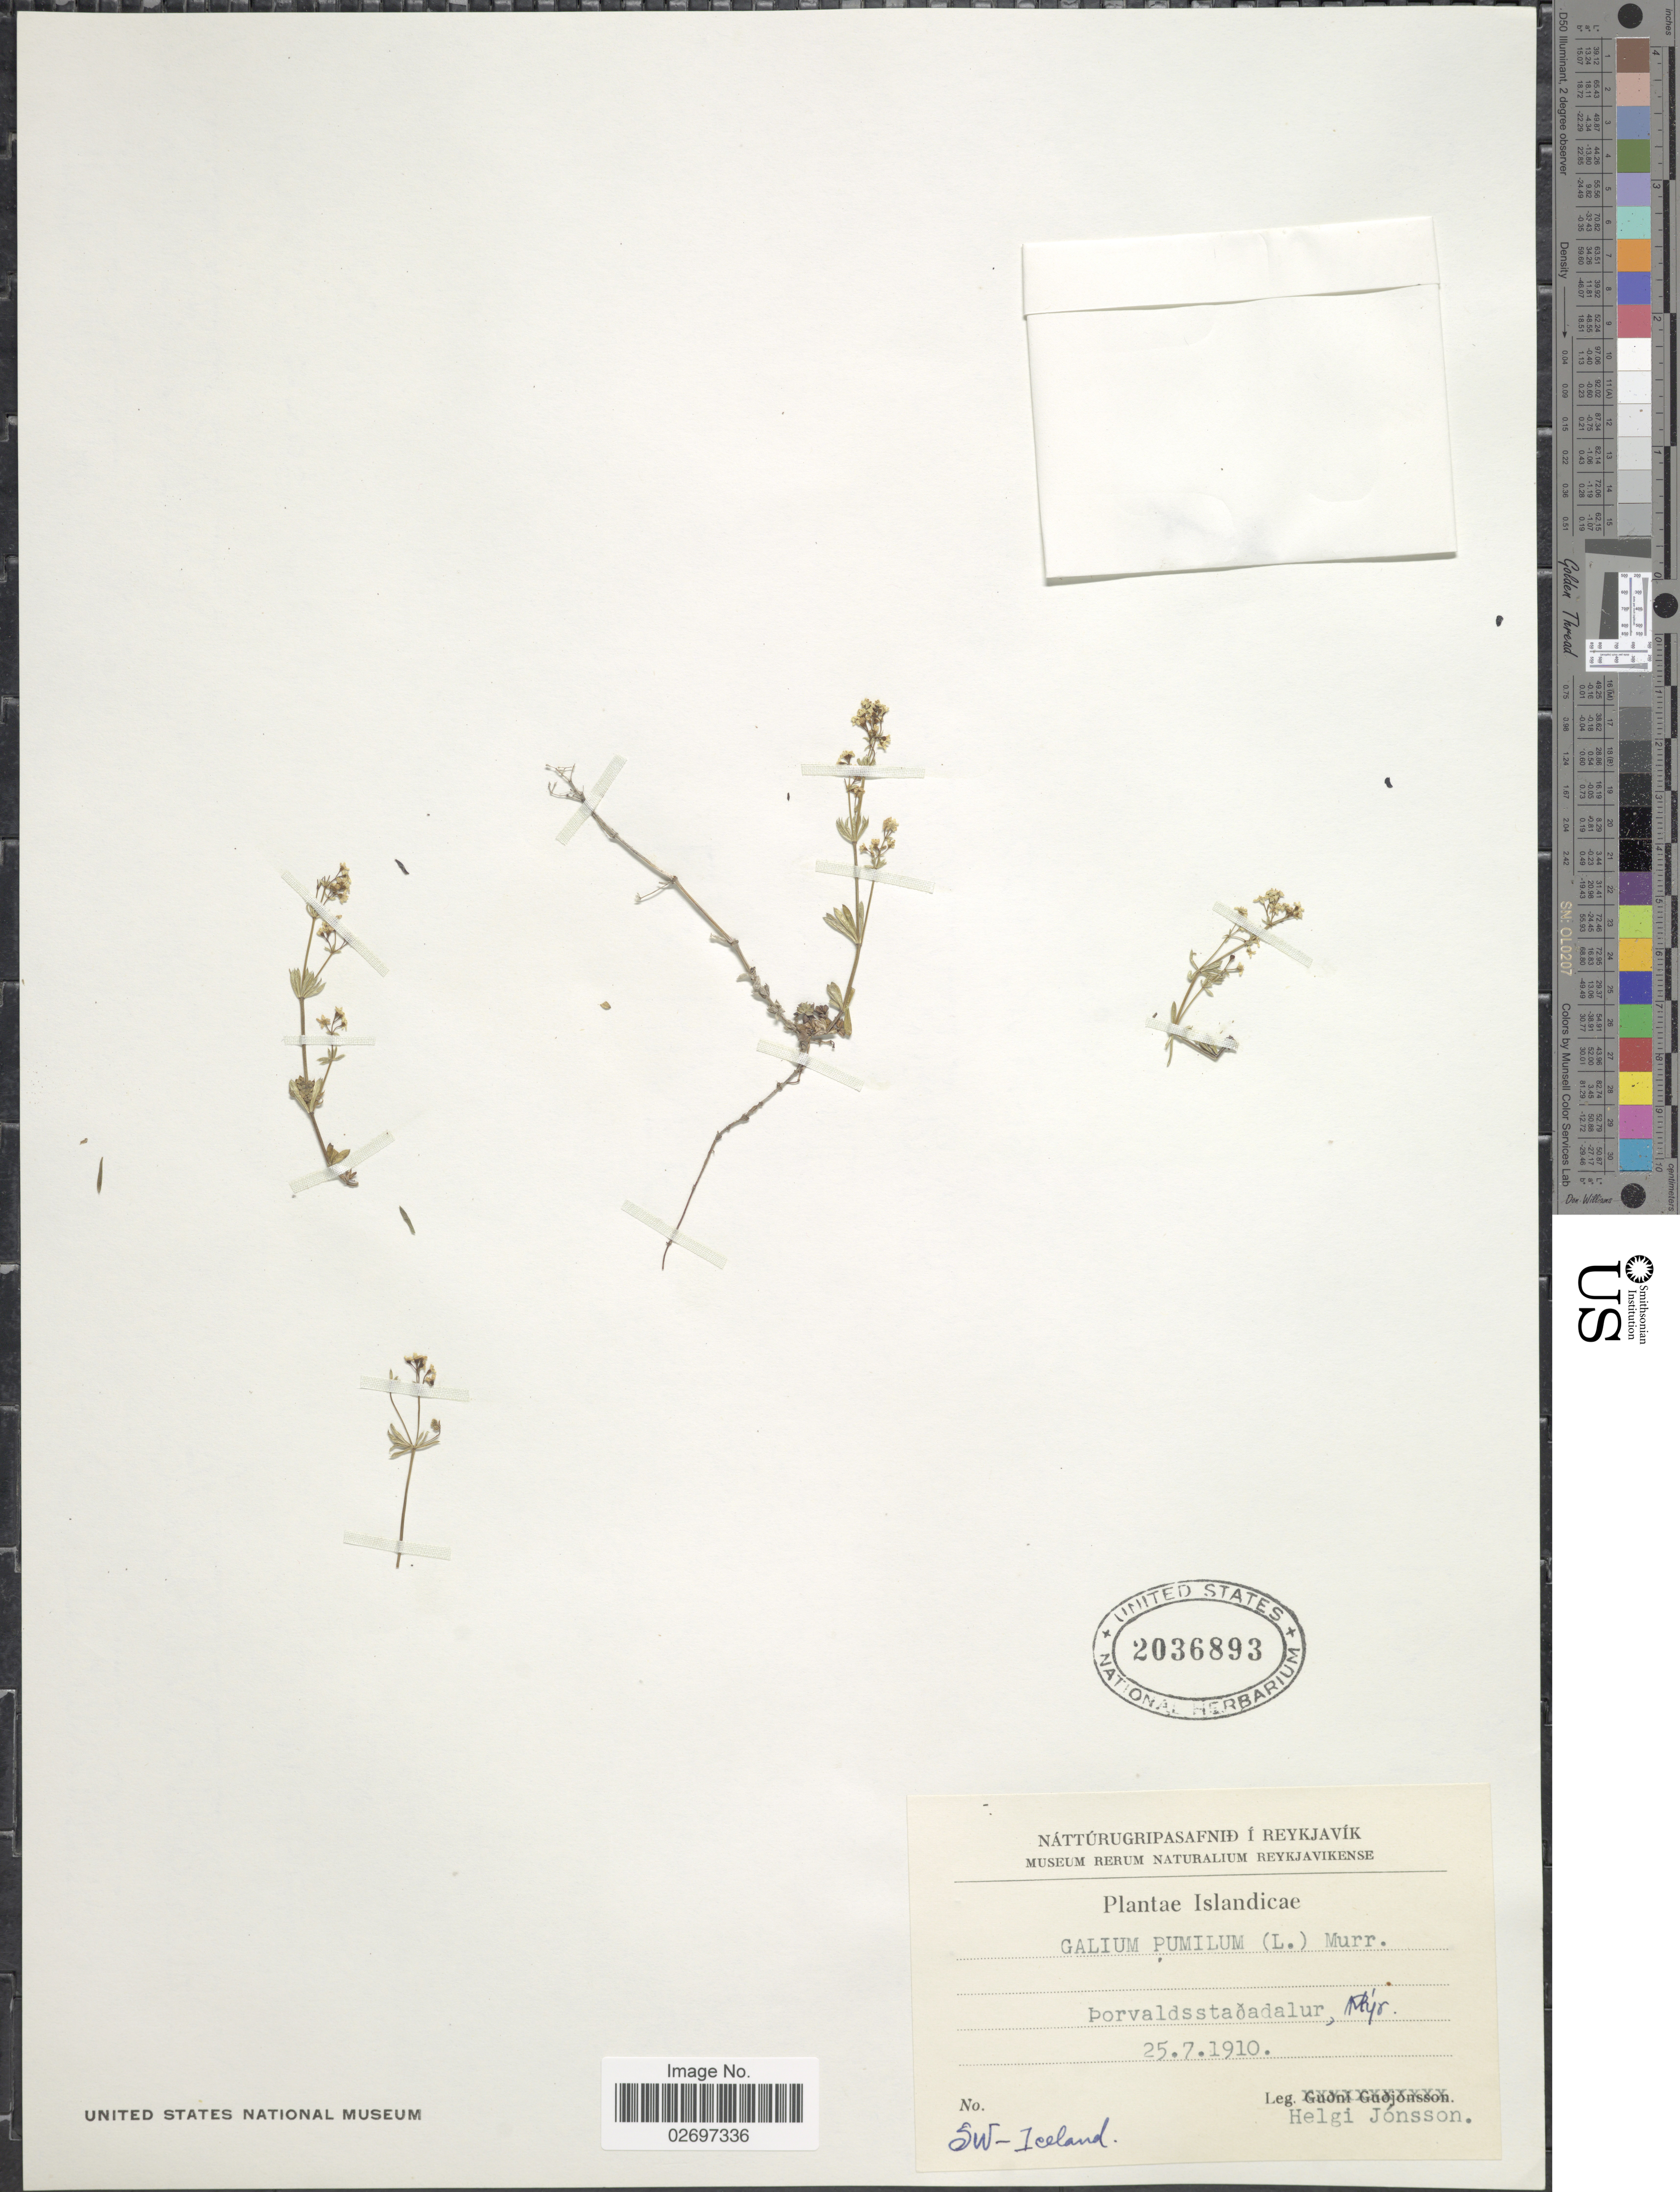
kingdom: Plantae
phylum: Tracheophyta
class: Magnoliopsida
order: Gentianales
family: Rubiaceae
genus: Galium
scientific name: Galium pumilum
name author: Murray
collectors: H. Jónsson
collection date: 1910-07-25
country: Iceland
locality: Islandicae. SW-Iceland. Porvaldsstadadaldur, Myr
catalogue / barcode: US 2036893